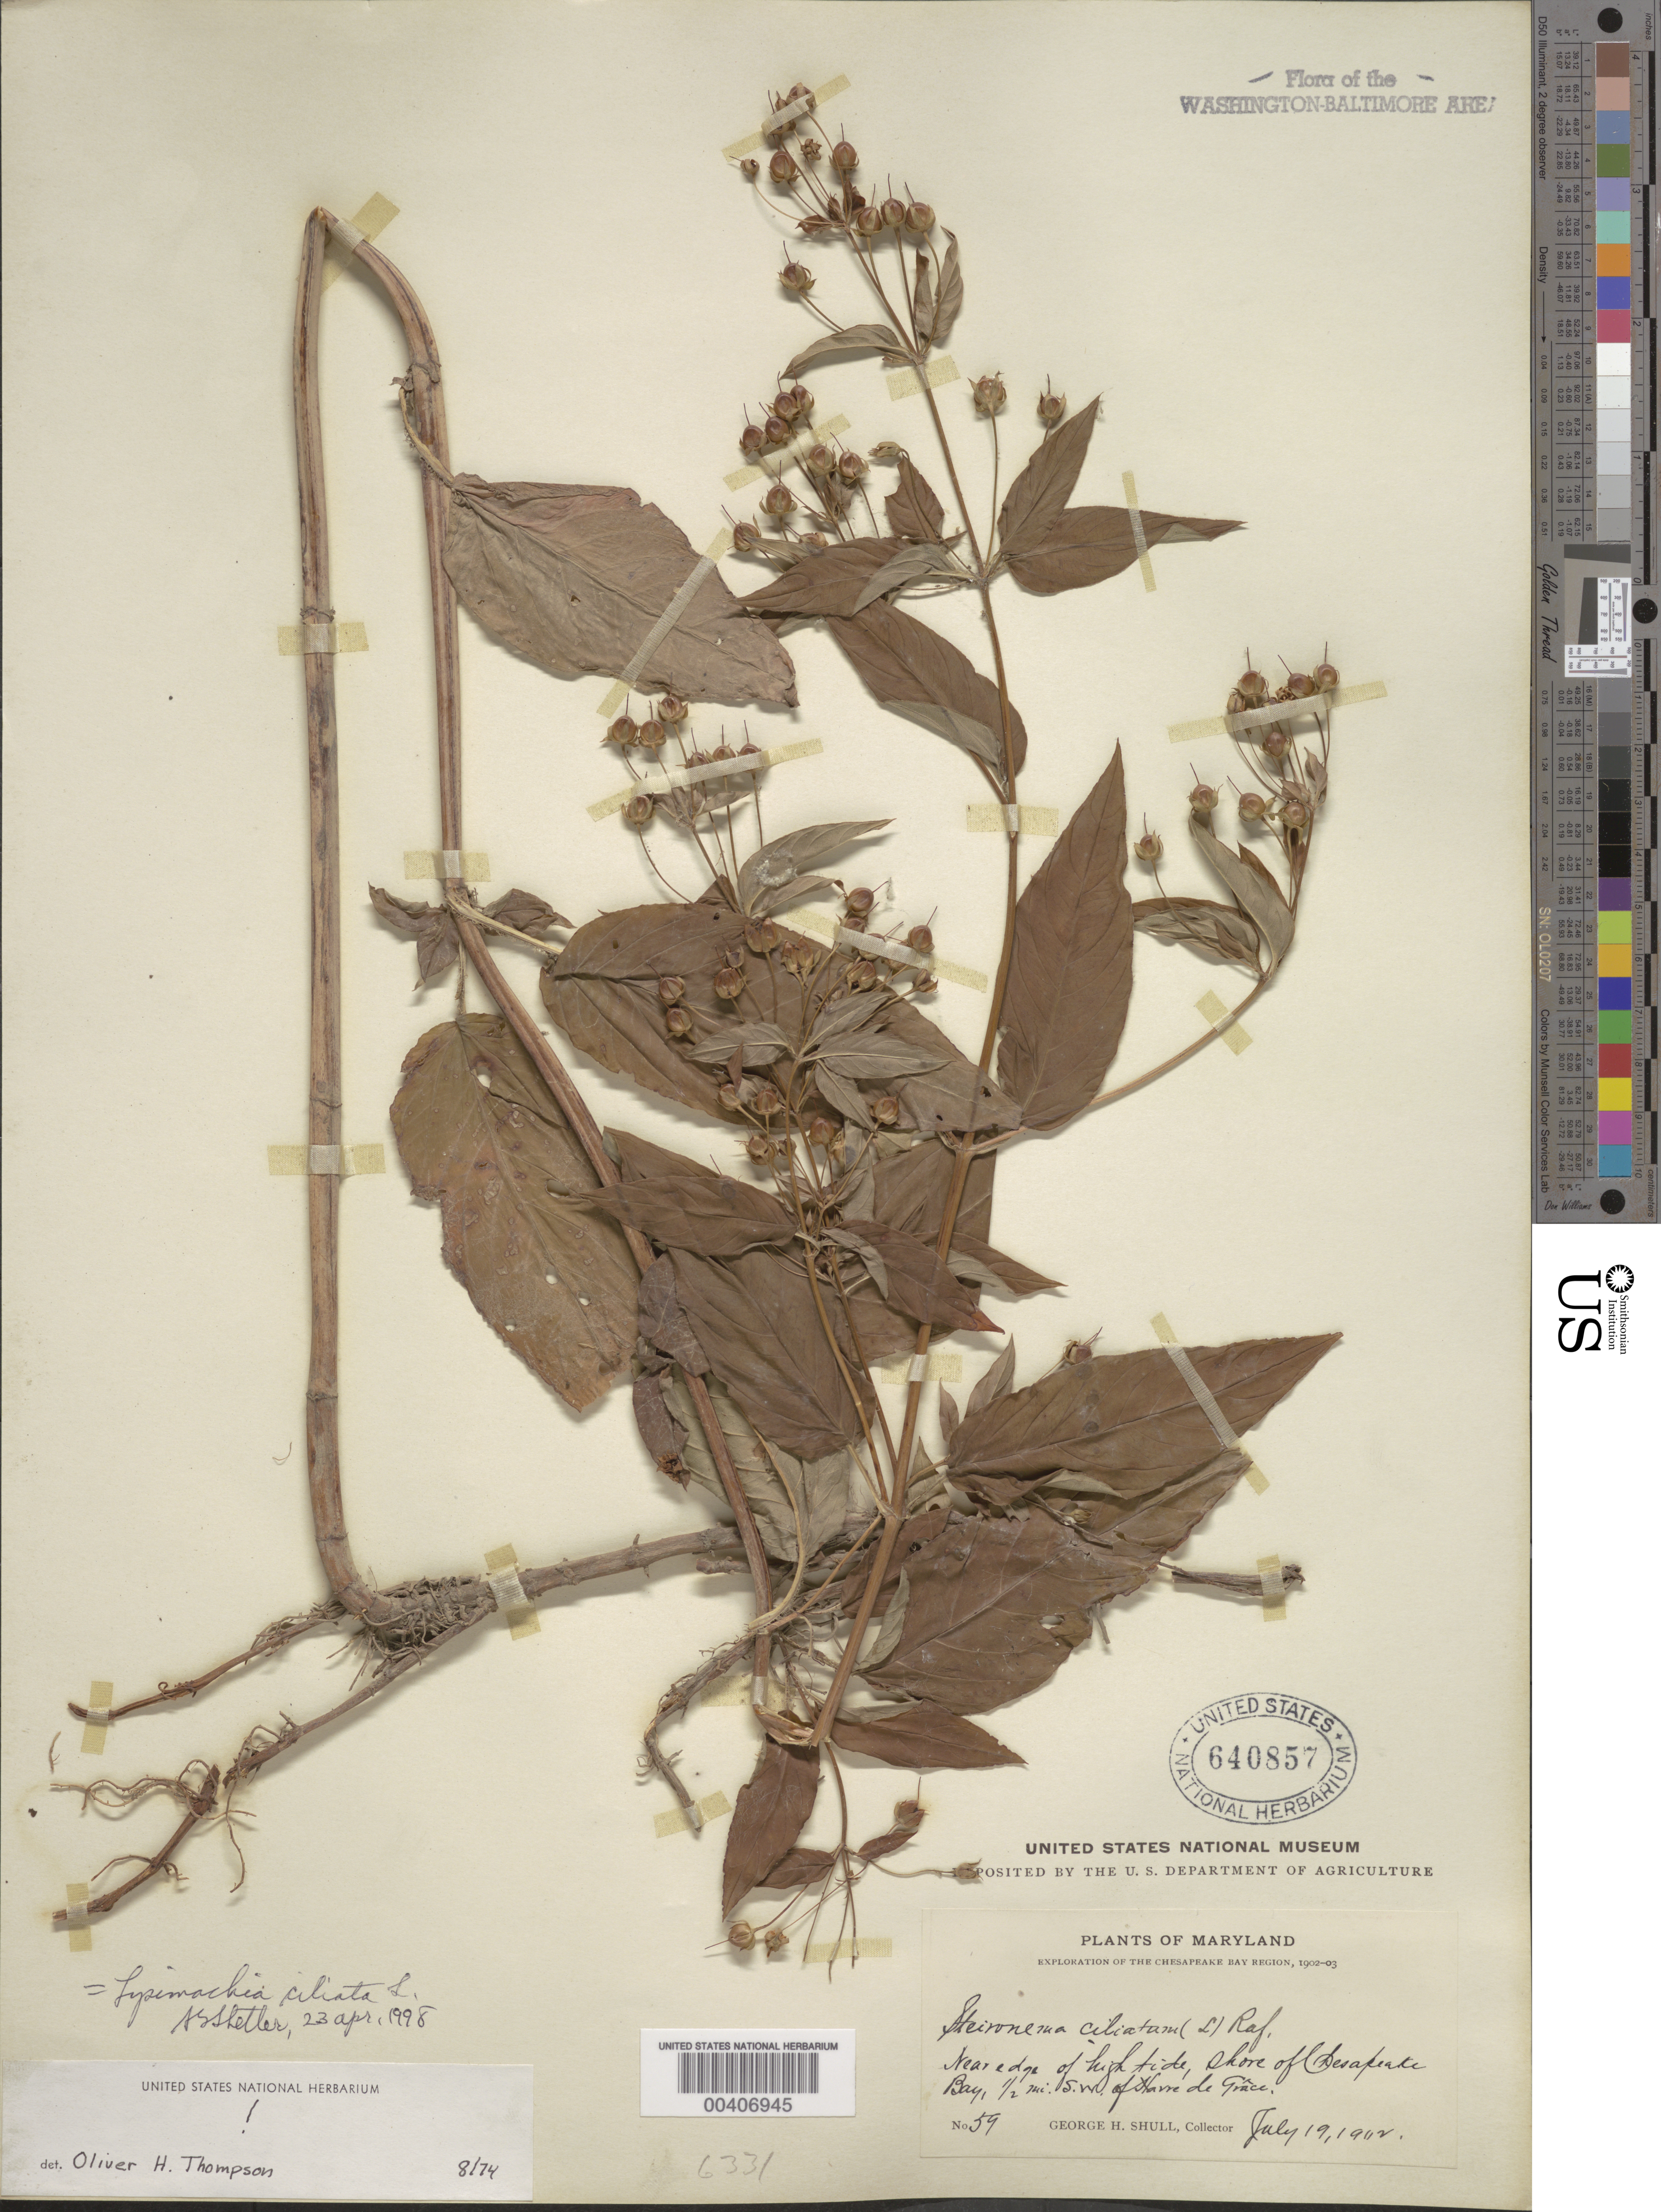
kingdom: Plantae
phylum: Tracheophyta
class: Magnoliopsida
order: Ericales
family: Primulaceae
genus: Lysimachia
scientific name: Lysimachia ciliata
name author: L.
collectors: G. H. Shull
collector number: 59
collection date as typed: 19 Jul 1902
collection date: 1902-07-19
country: United States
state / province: Maryland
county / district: Harford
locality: Southwest of Havre De Grace, Chesapeake Bay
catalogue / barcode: US 640857